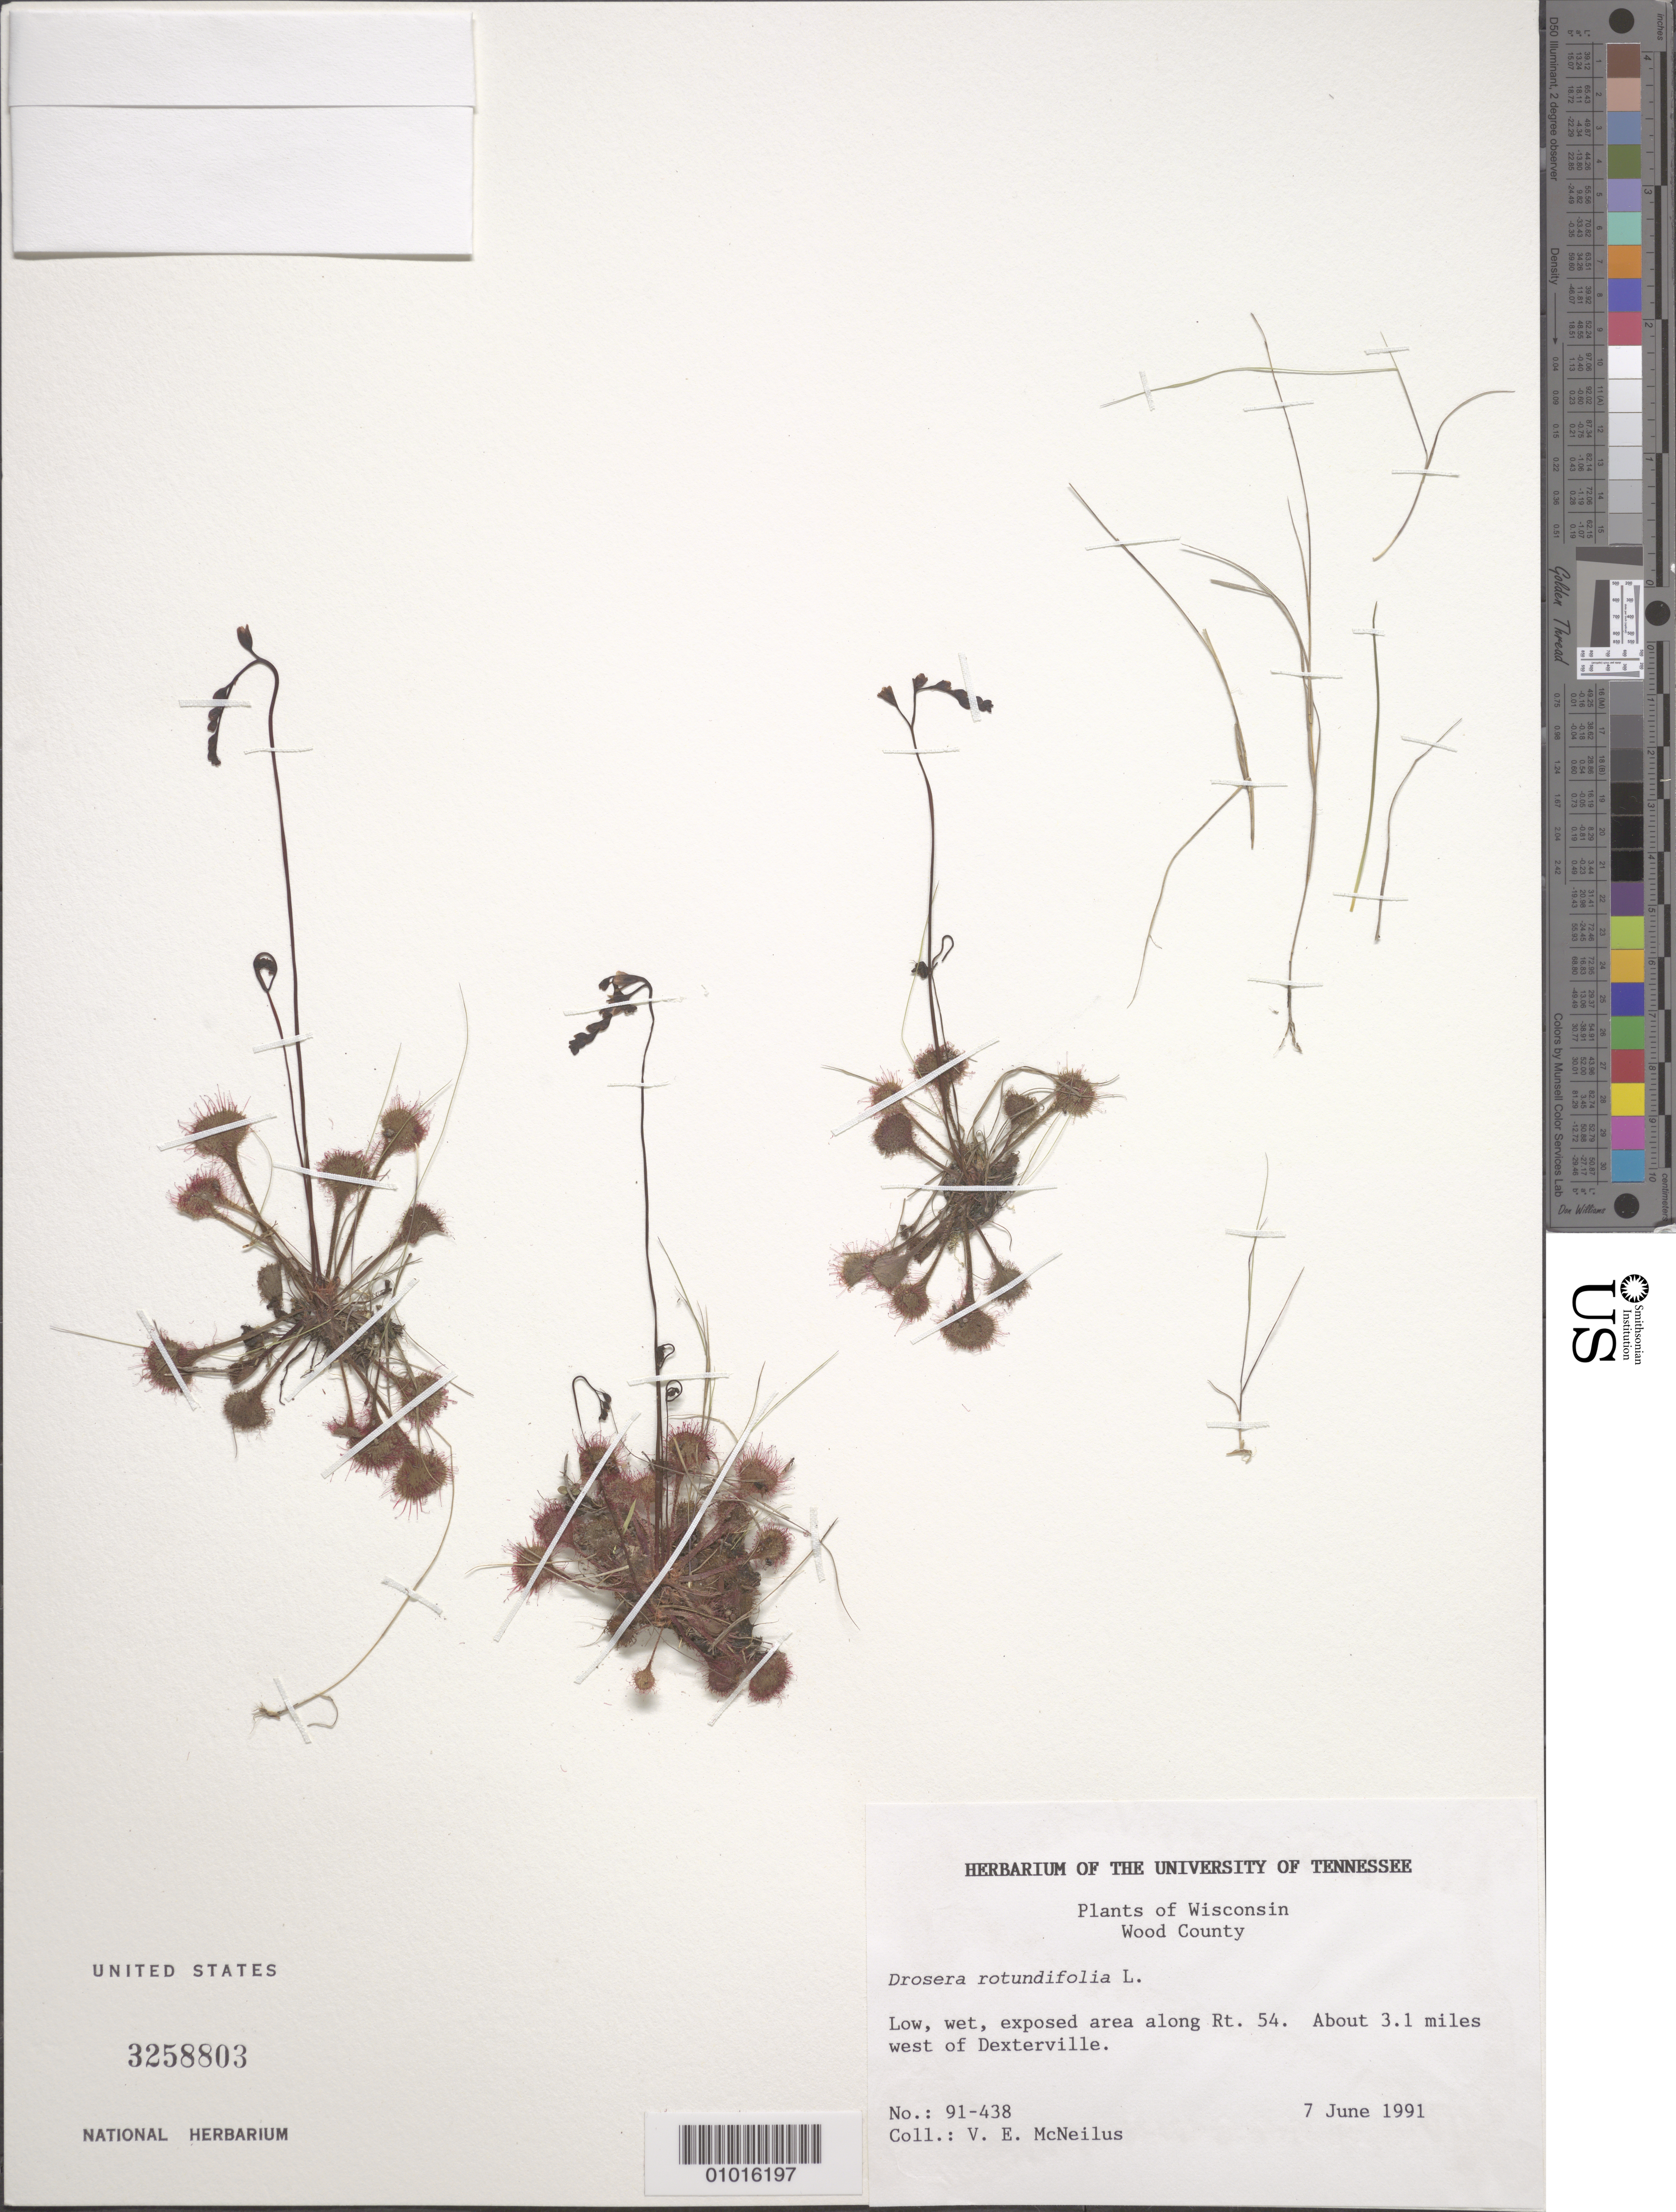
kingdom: Plantae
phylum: Tracheophyta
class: Magnoliopsida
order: Caryophyllales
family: Droseraceae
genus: Drosera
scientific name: Drosera rotundifolia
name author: L.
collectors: V. McNeilus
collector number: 91-438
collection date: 1991-06-07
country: United States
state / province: Wisconsin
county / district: Wood County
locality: Low, wet, exposed area along Rt. 54. About 3.1 miles west of Dexterville.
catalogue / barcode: US 3258803